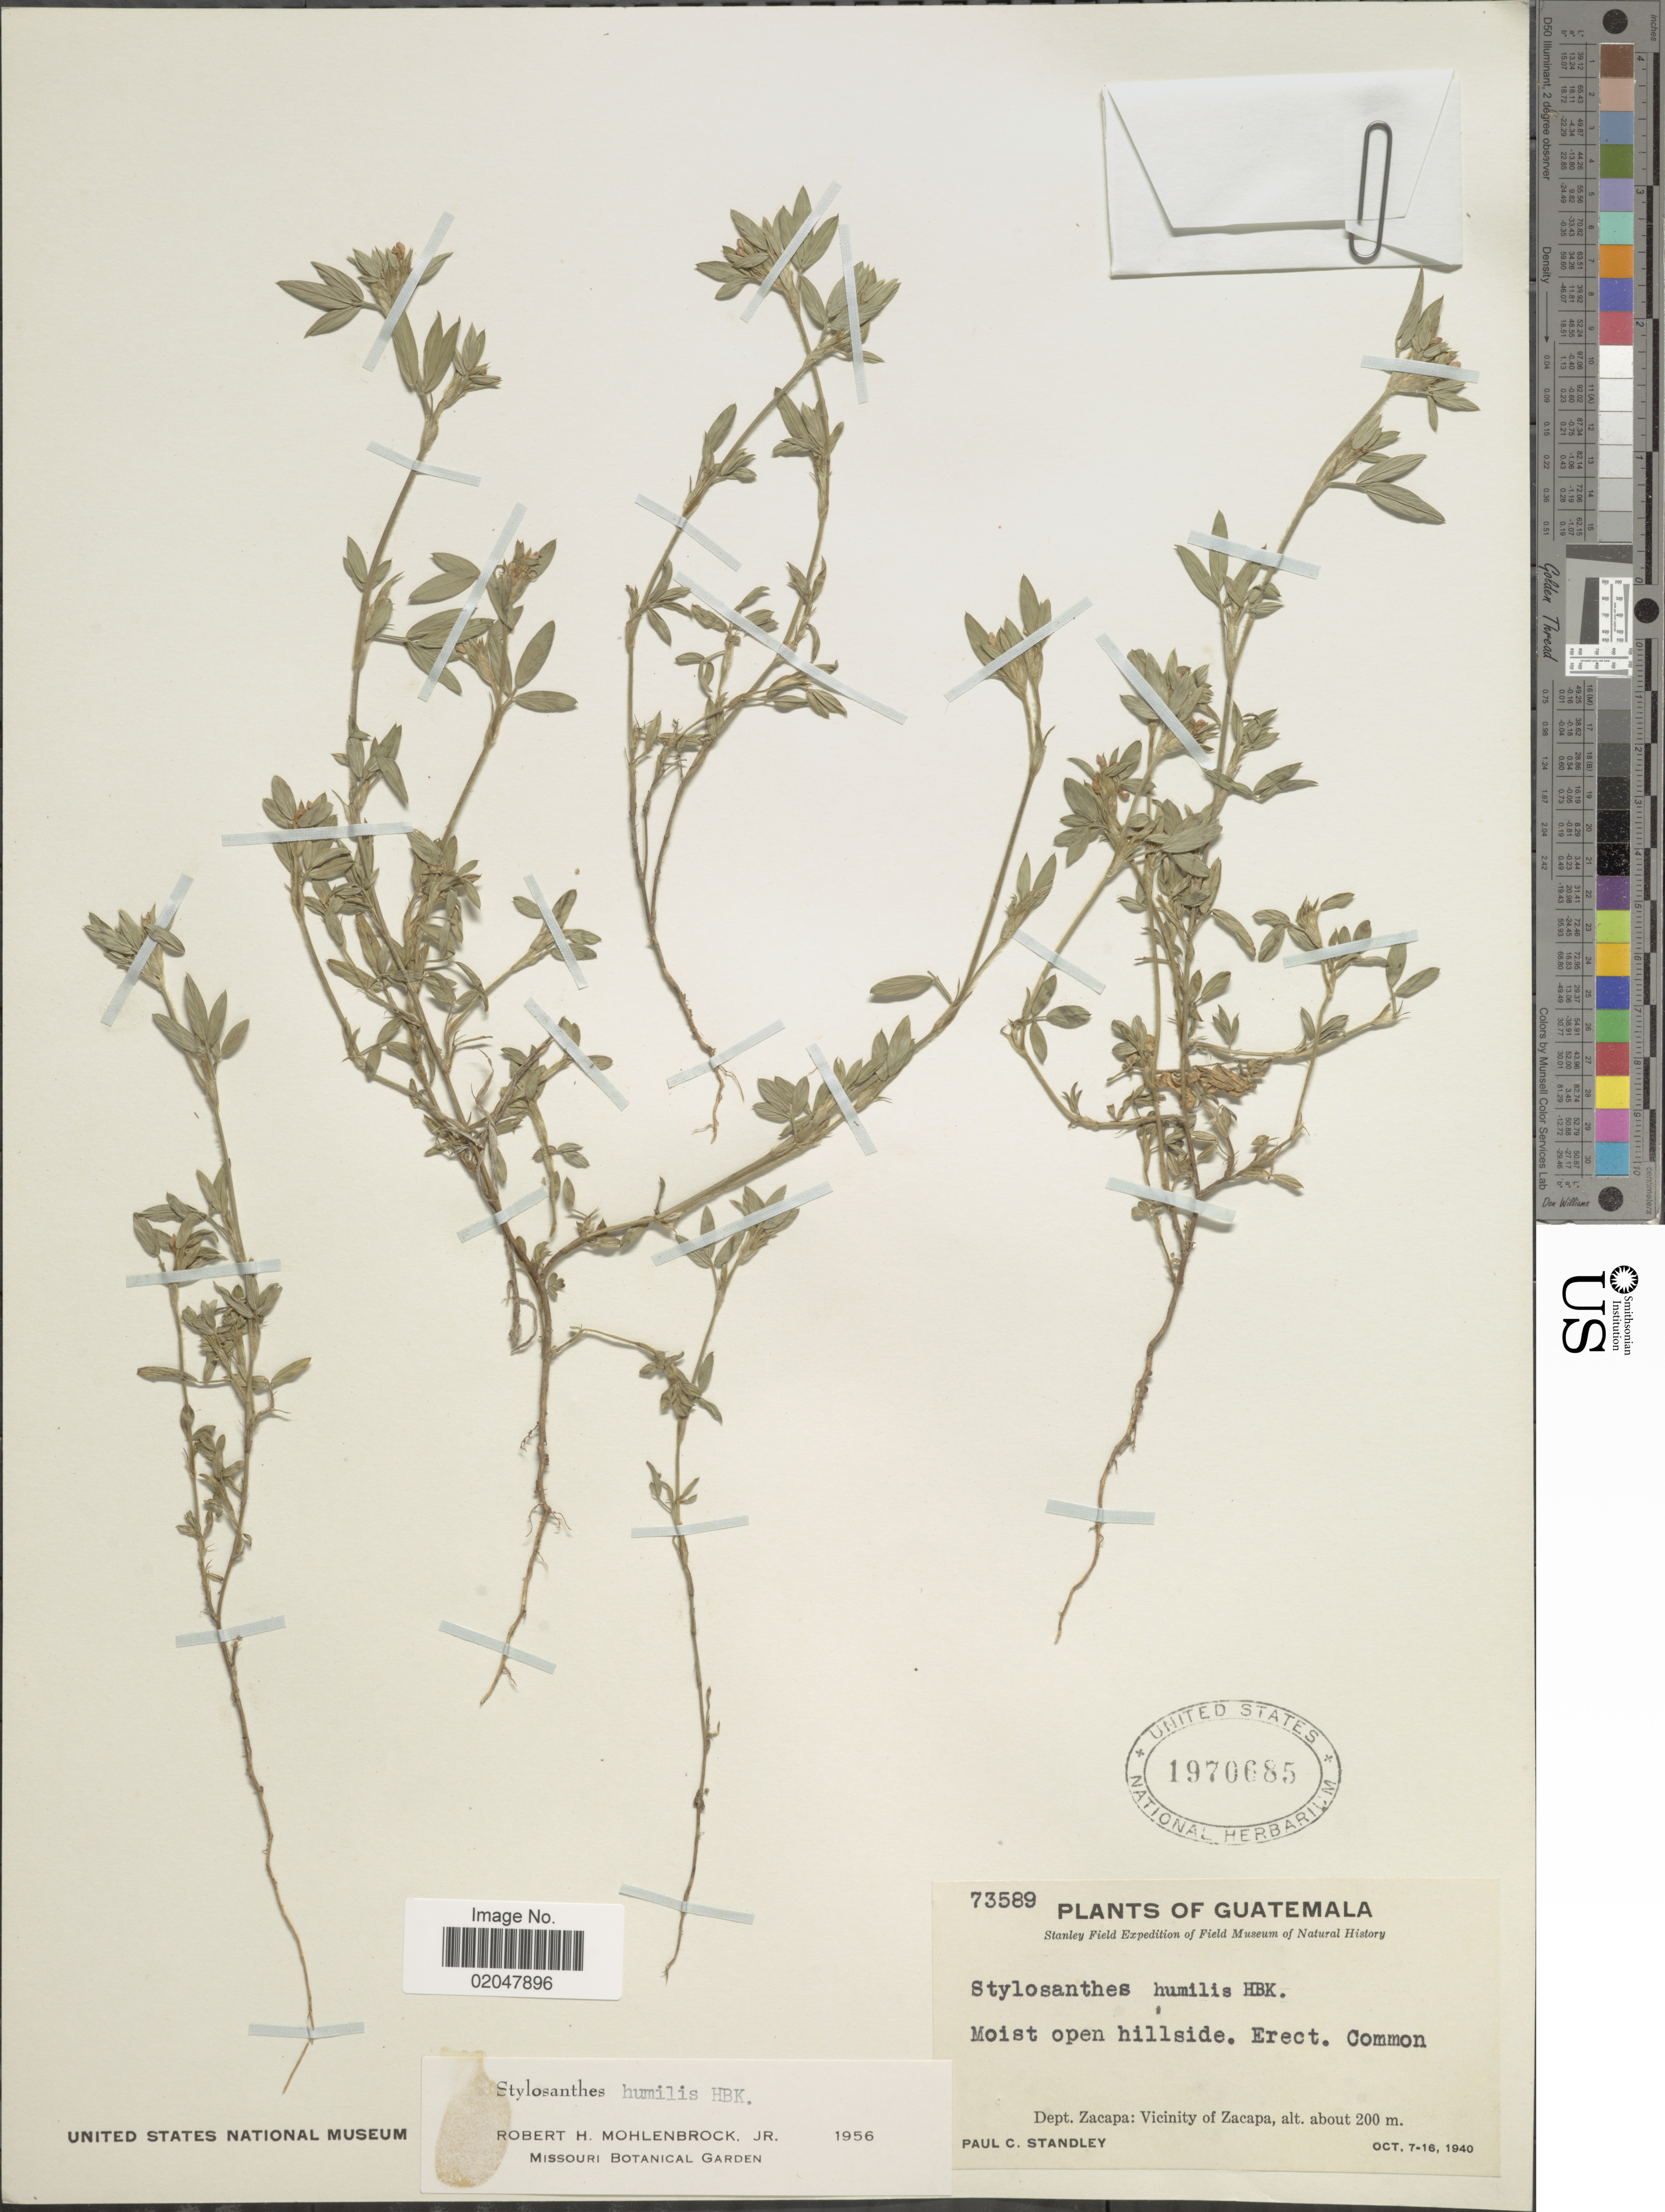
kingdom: Plantae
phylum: Tracheophyta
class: Magnoliopsida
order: Fabales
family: Fabaceae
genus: Stylosanthes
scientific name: Stylosanthes humilis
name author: Kunth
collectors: P. C. Standley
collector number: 73589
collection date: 1940-10-07/1940-10-16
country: Guatemala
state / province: Zacapa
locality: Vicinity of Zacapa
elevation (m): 200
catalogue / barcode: US 1970685